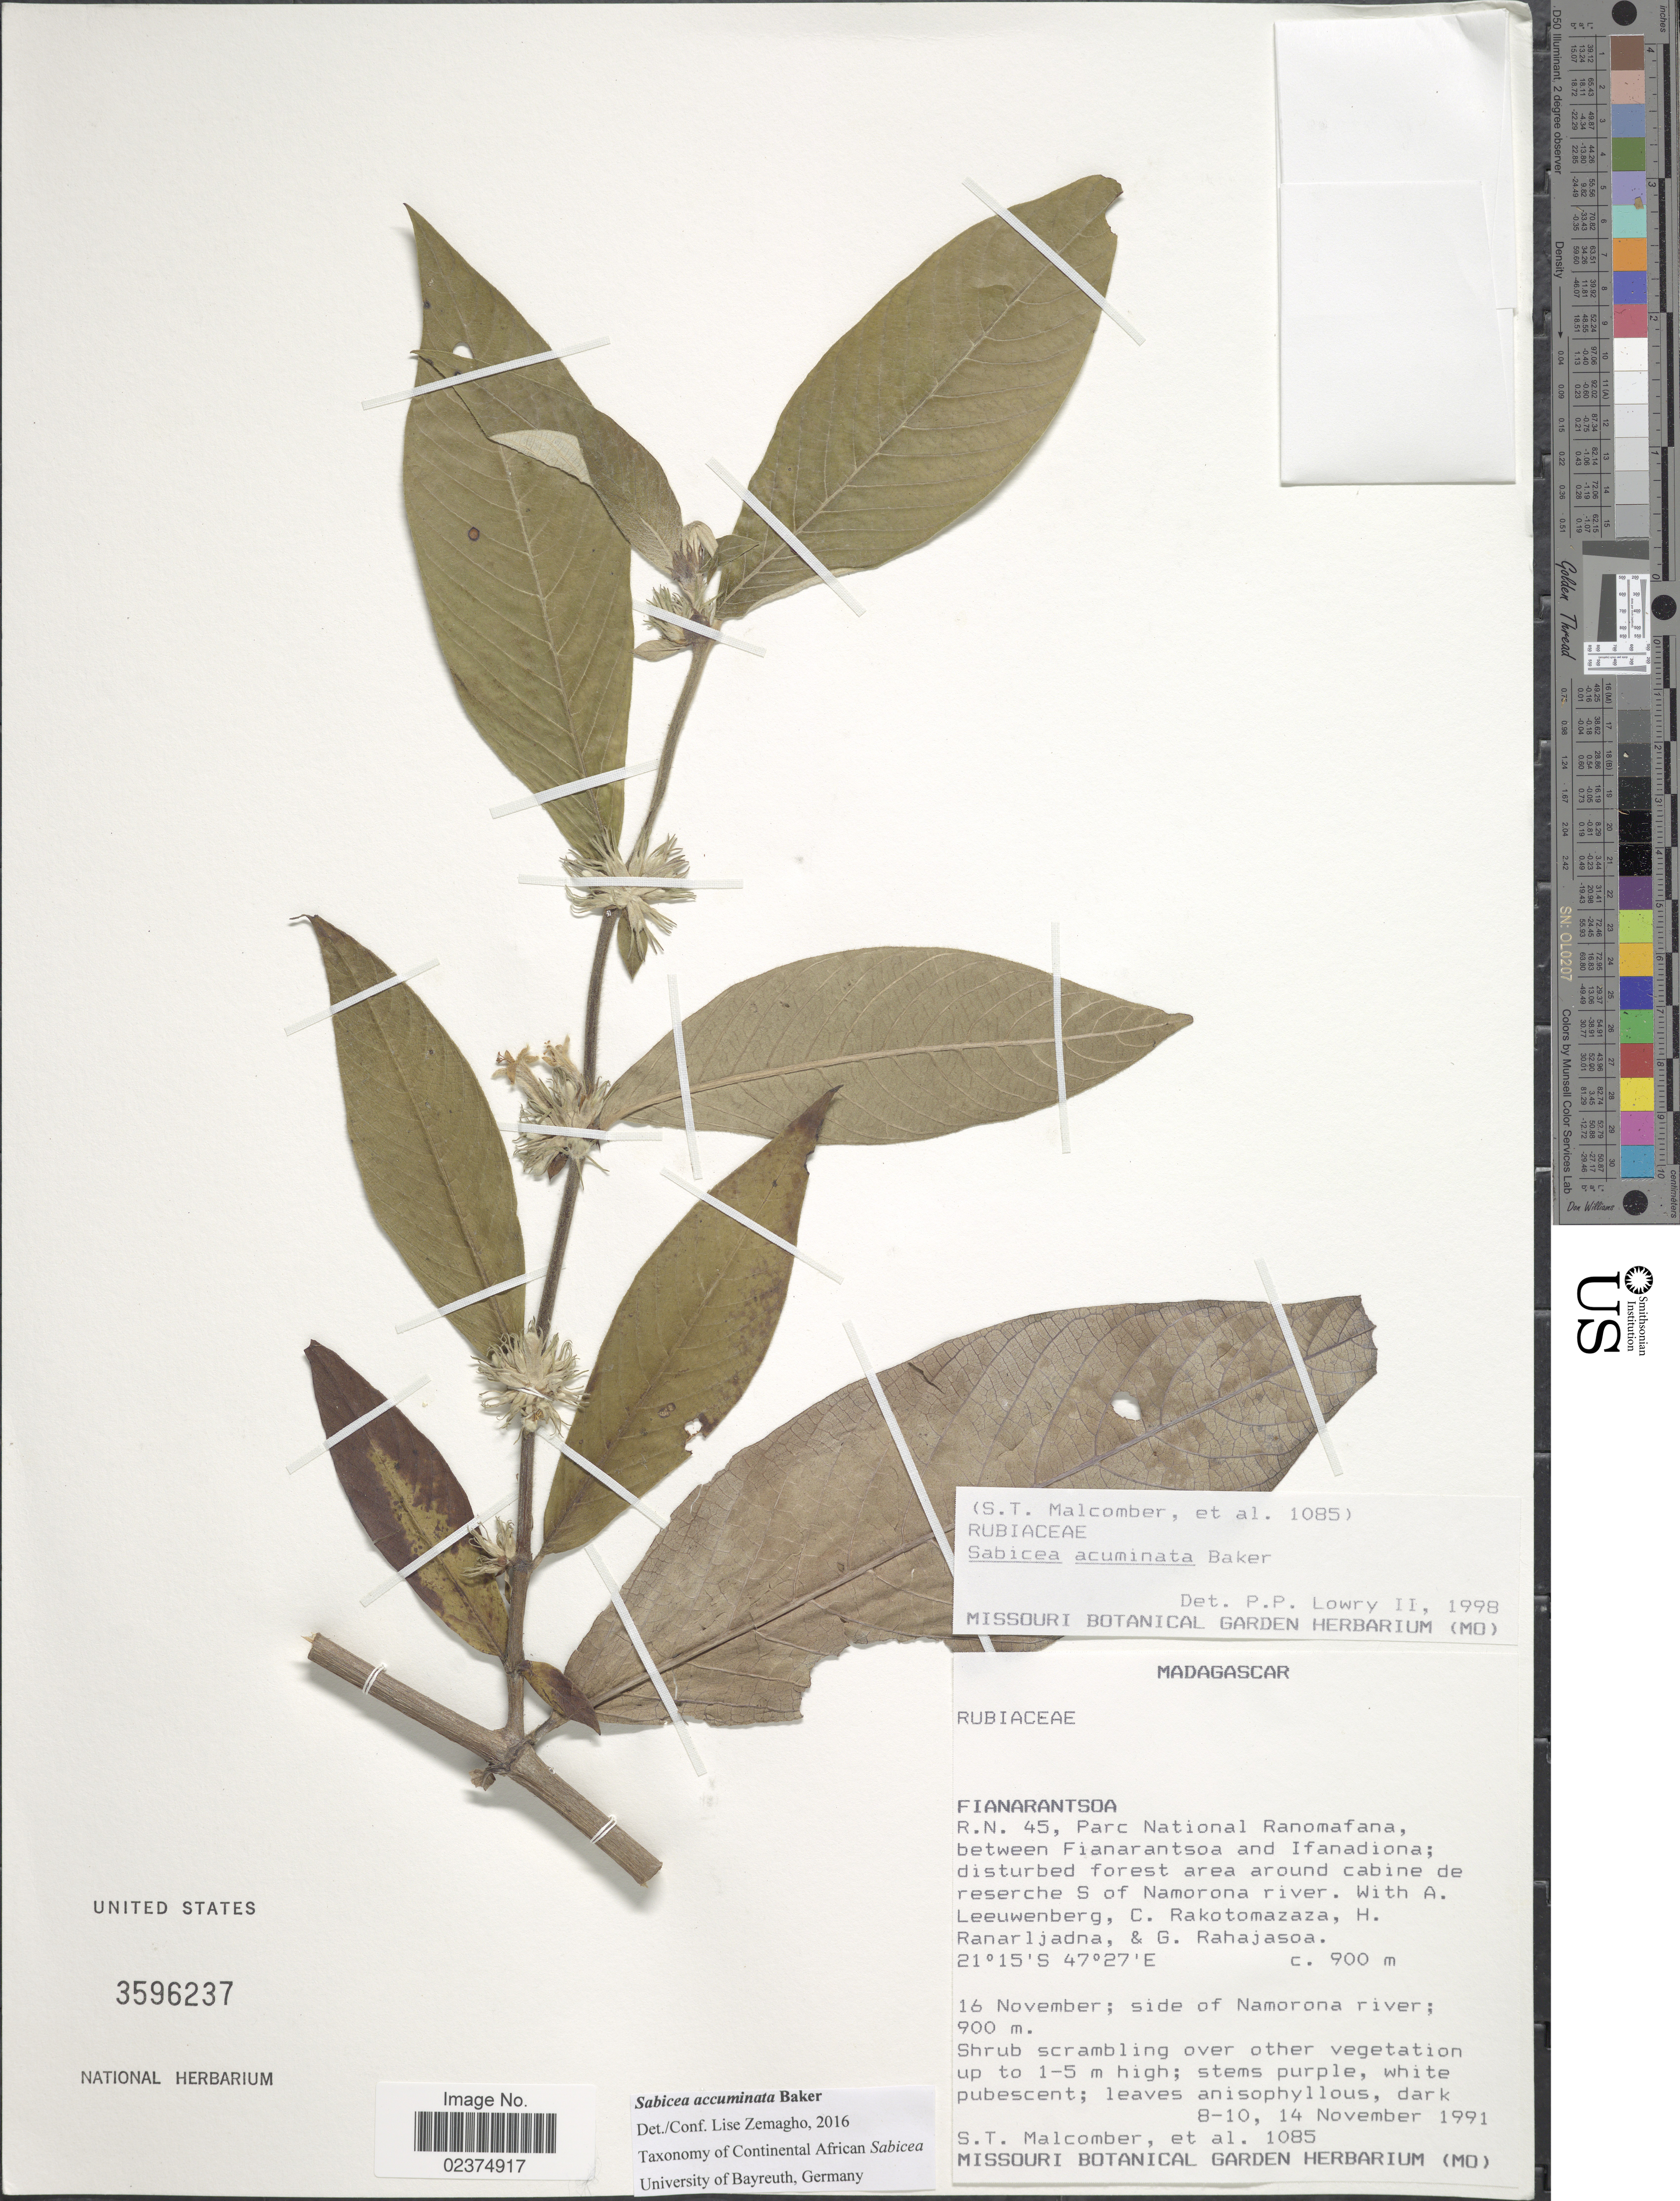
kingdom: Plantae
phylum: Tracheophyta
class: Magnoliopsida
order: Gentianales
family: Rubiaceae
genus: Sabicea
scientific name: Sabicea acuminata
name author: Baker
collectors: S. T. Malcomber, A. Leeuwenberg, C. Rakotomazaza, H. Ranarljadna & G. Rahajasoa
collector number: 1085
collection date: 1991-11-08/1991-11-14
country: Madagascar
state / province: Vatovavy Fitovinany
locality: R.N. 45, Parc National Ranomafana, between Fianarantsoa and Ifanadiona; disturbed forest area around cabine de reserche S of Namorona river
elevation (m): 900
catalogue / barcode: US 3596237